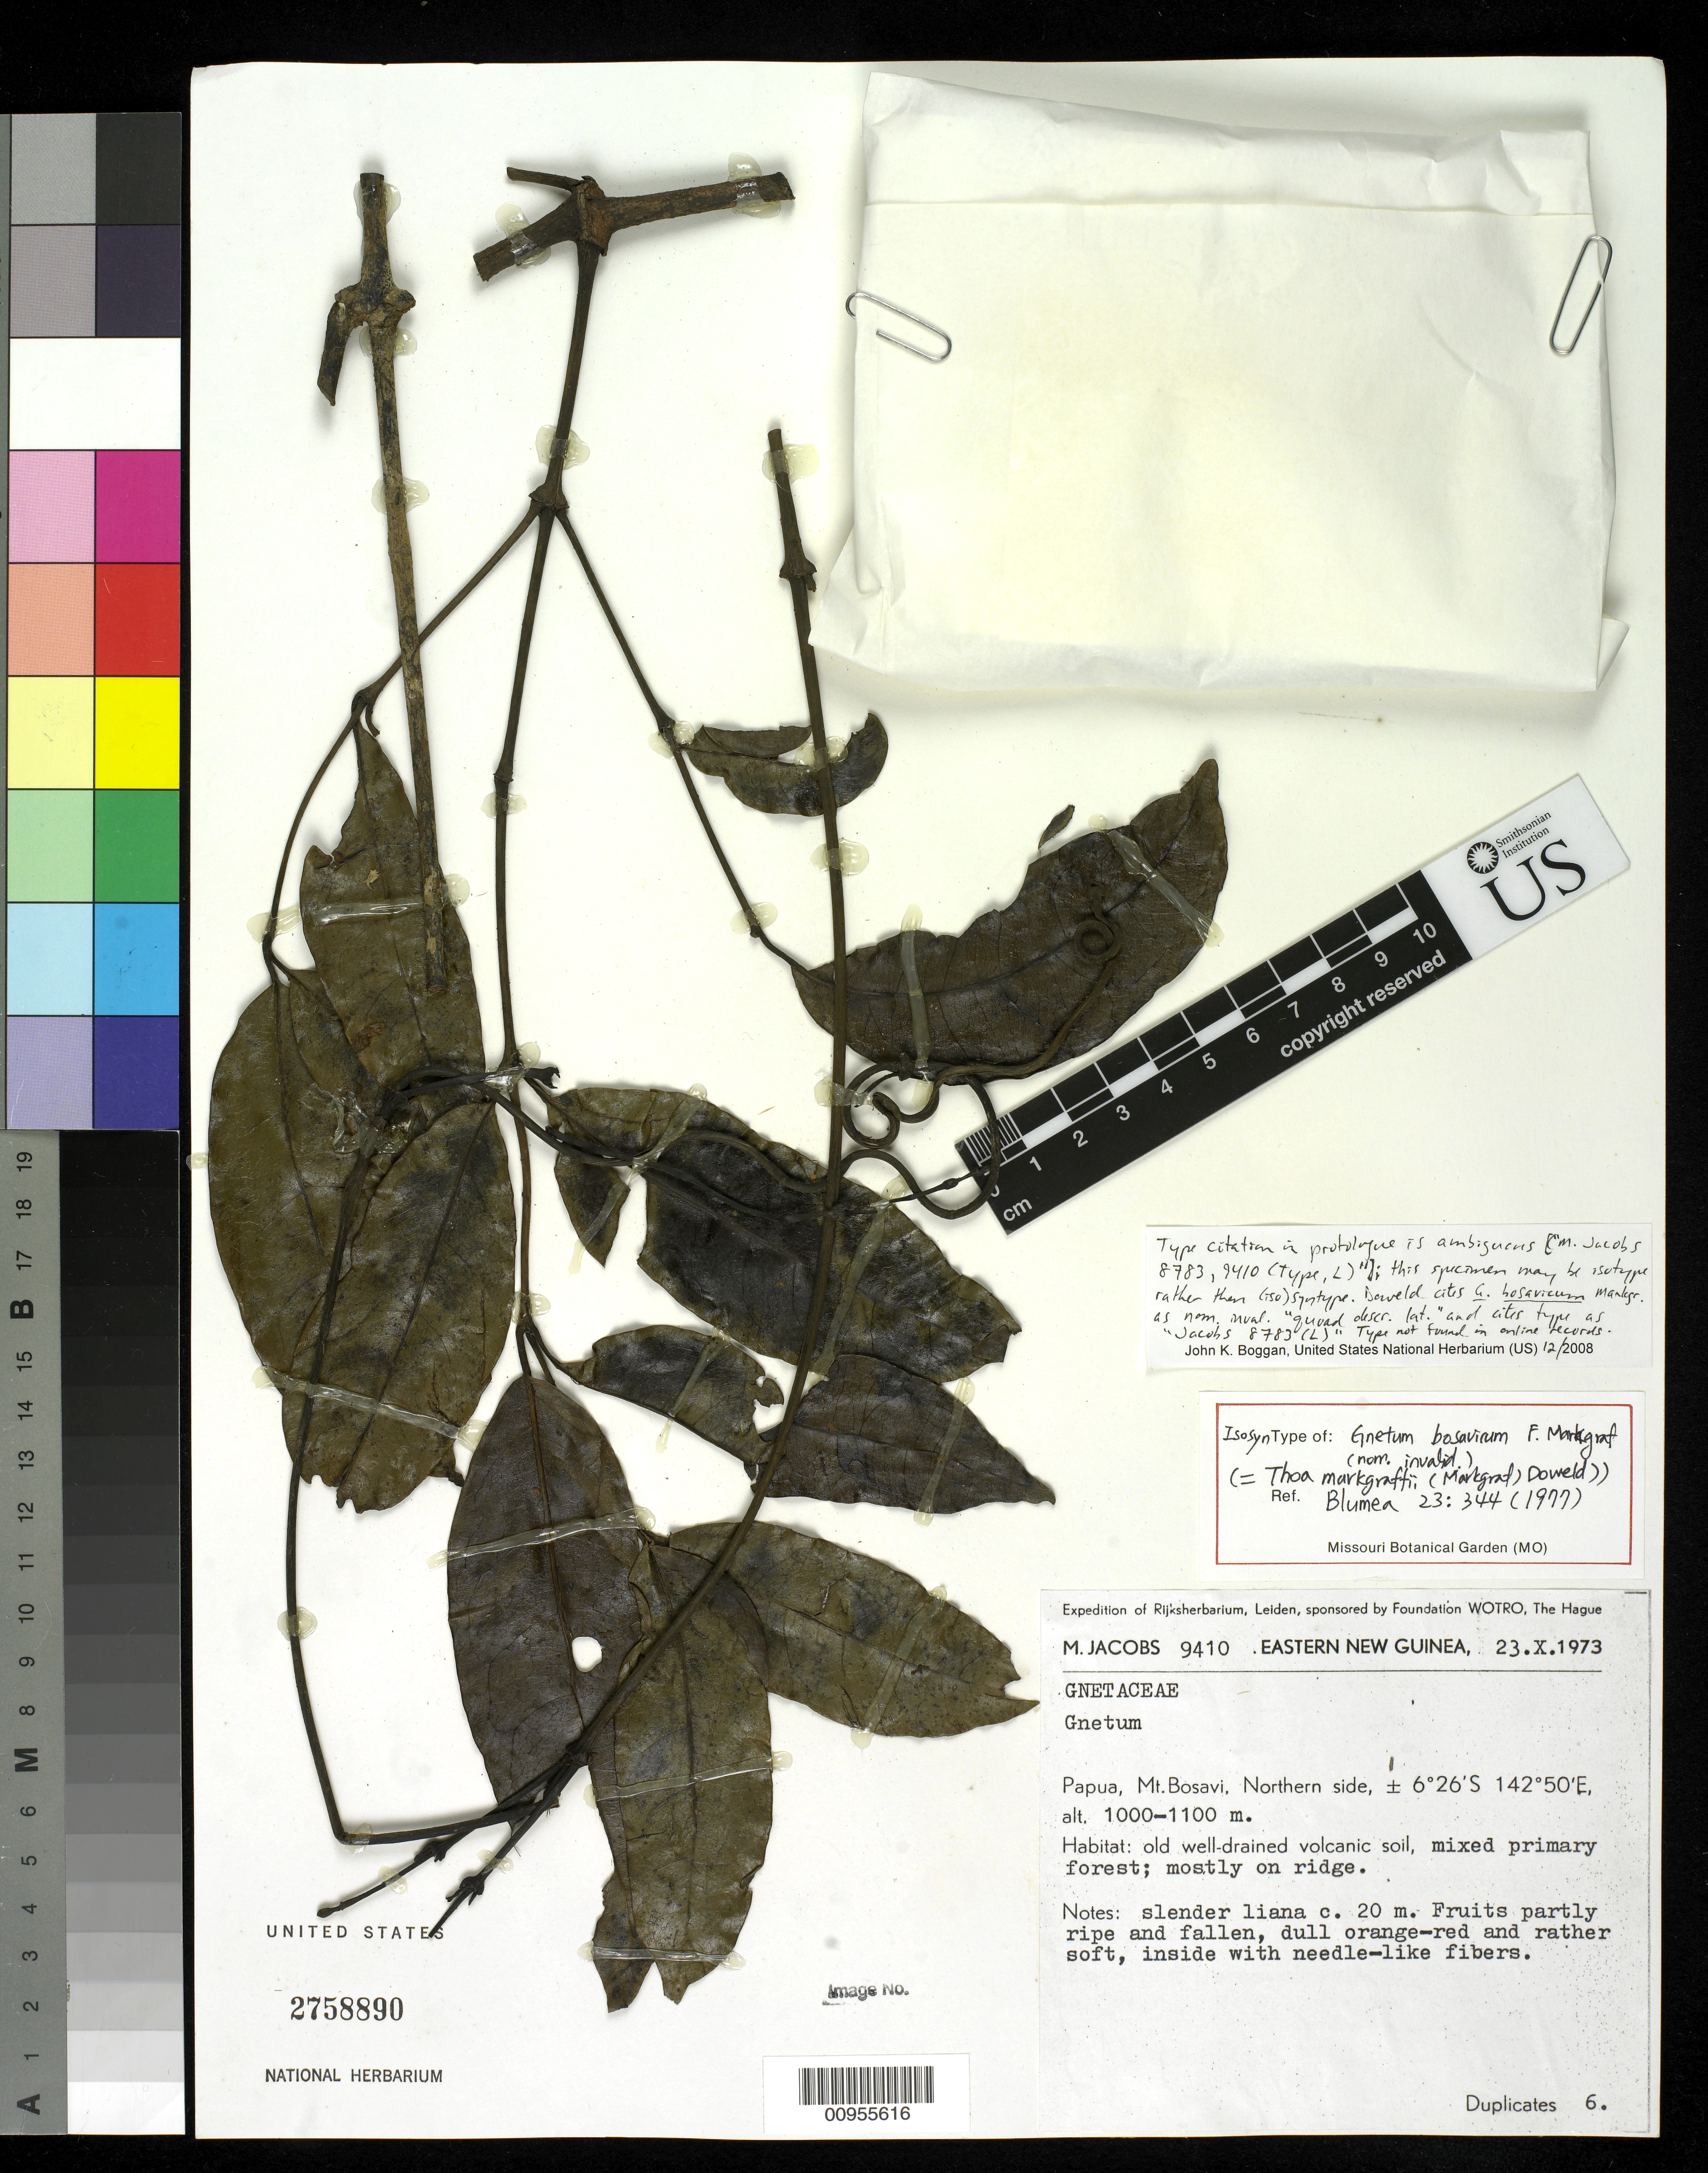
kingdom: Plantae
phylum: Tracheophyta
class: Gnetopsida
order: Gnetales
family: Gnetaceae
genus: Gnetum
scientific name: Gnetum bosavicum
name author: Markgr.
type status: Isotype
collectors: M. R. Jacobs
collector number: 9410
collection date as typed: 23 Oct 1973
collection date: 1973-10-23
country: Papua New Guinea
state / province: Southern Highlands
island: New Guinea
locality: Papua, Mt. Bosavi, northern side.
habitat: Old well-drained volcanic soil, mixed primary forest; mostly on ridge.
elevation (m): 1000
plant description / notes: Annotated as "isosyntype". Type citation in protologue is ambiguous ("M. Jacobs 8783, 9410 (Type, L)"). Doweld cites G. bosavicum Markgr. as nom. inval. "quoad descr. lat." and cites type as "Jacobs 8783 (L)". Type at L not found in their online records.; Also a type of Thoa markgrafii Doweld, nom. nov. (nom. illeg. superfl.?); Annotated as "isosyntype". Type citation in protologue is ambiguous ("M. Jacobs 8783, 9410 (Type, L)"). Doweld cites G. bosavicum Markgr. as nom. inval. "quoad descr. lat." and cites type as "Jacobs 8783 (L)". Type at L not found in their online records.; Also a type of Gnetum bosavicum Markgr. (nom. inval.?)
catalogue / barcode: US 2758890